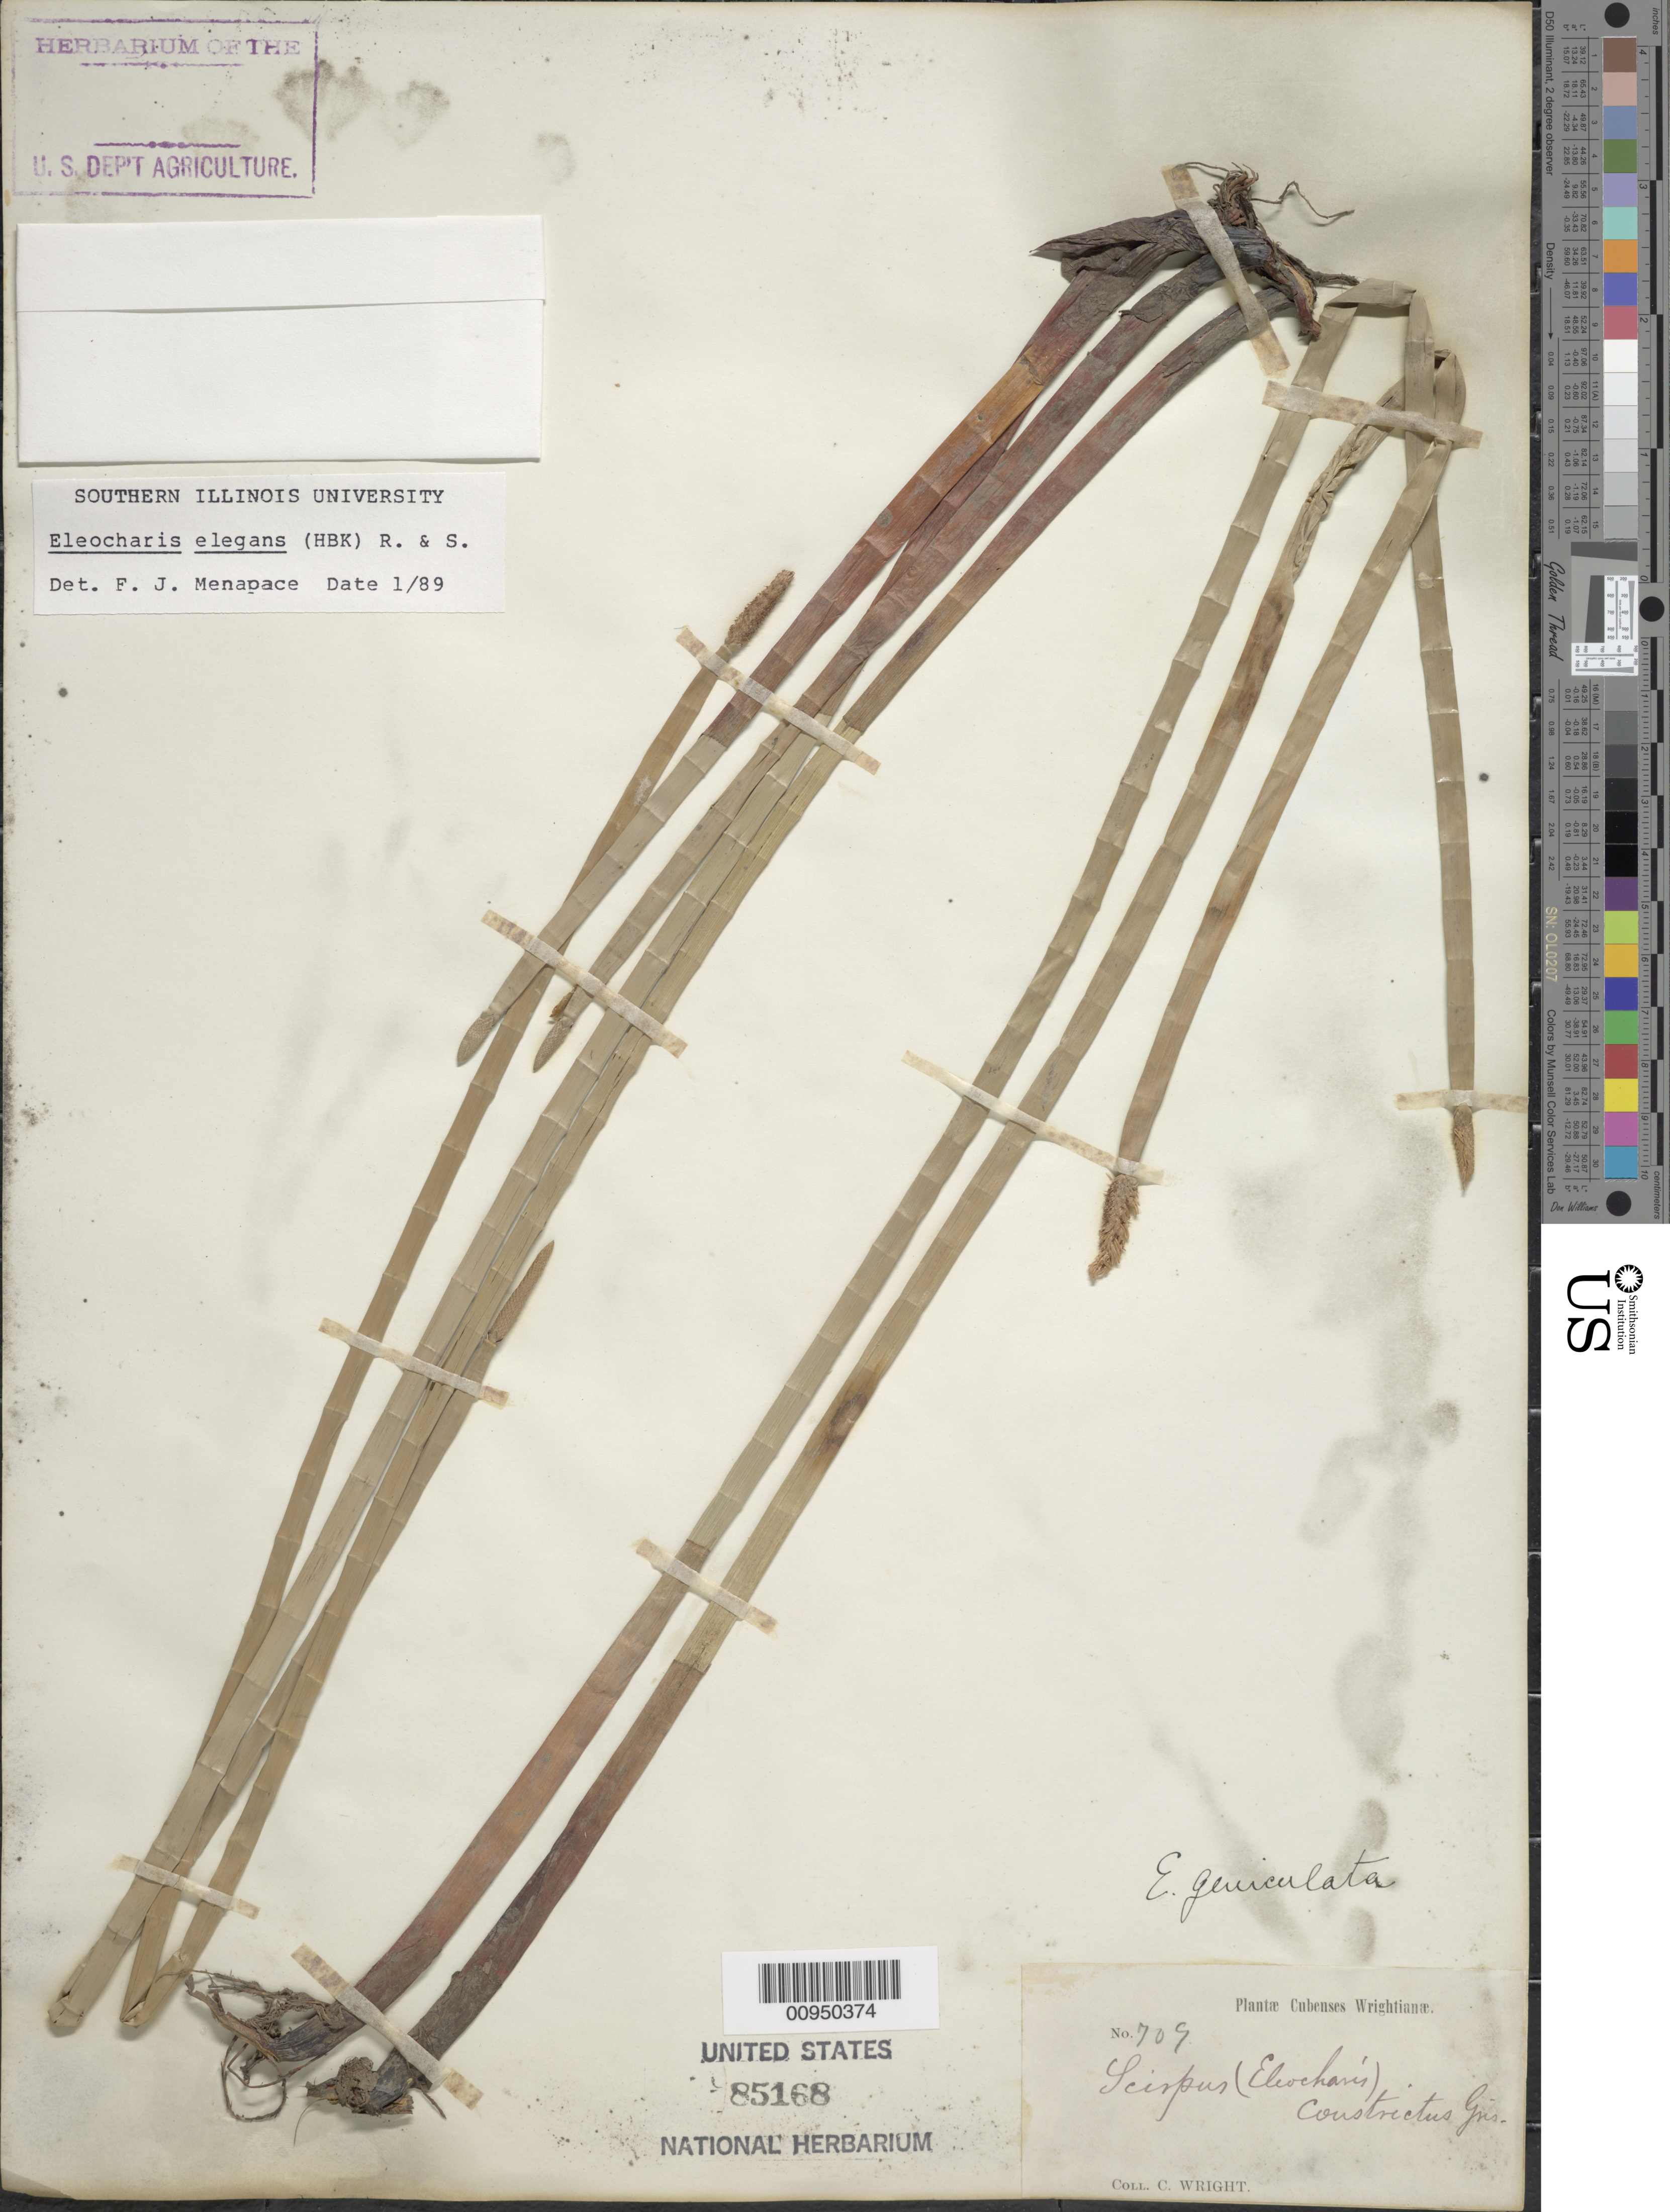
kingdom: Plantae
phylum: Tracheophyta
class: Liliopsida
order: Poales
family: Cyperaceae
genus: Eleocharis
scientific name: Eleocharis elegans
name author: (Kunth) Roem. & Schult.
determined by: Menapace, F. J.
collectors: C. Wright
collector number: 709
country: Cuba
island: Cuba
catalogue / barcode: US 85168